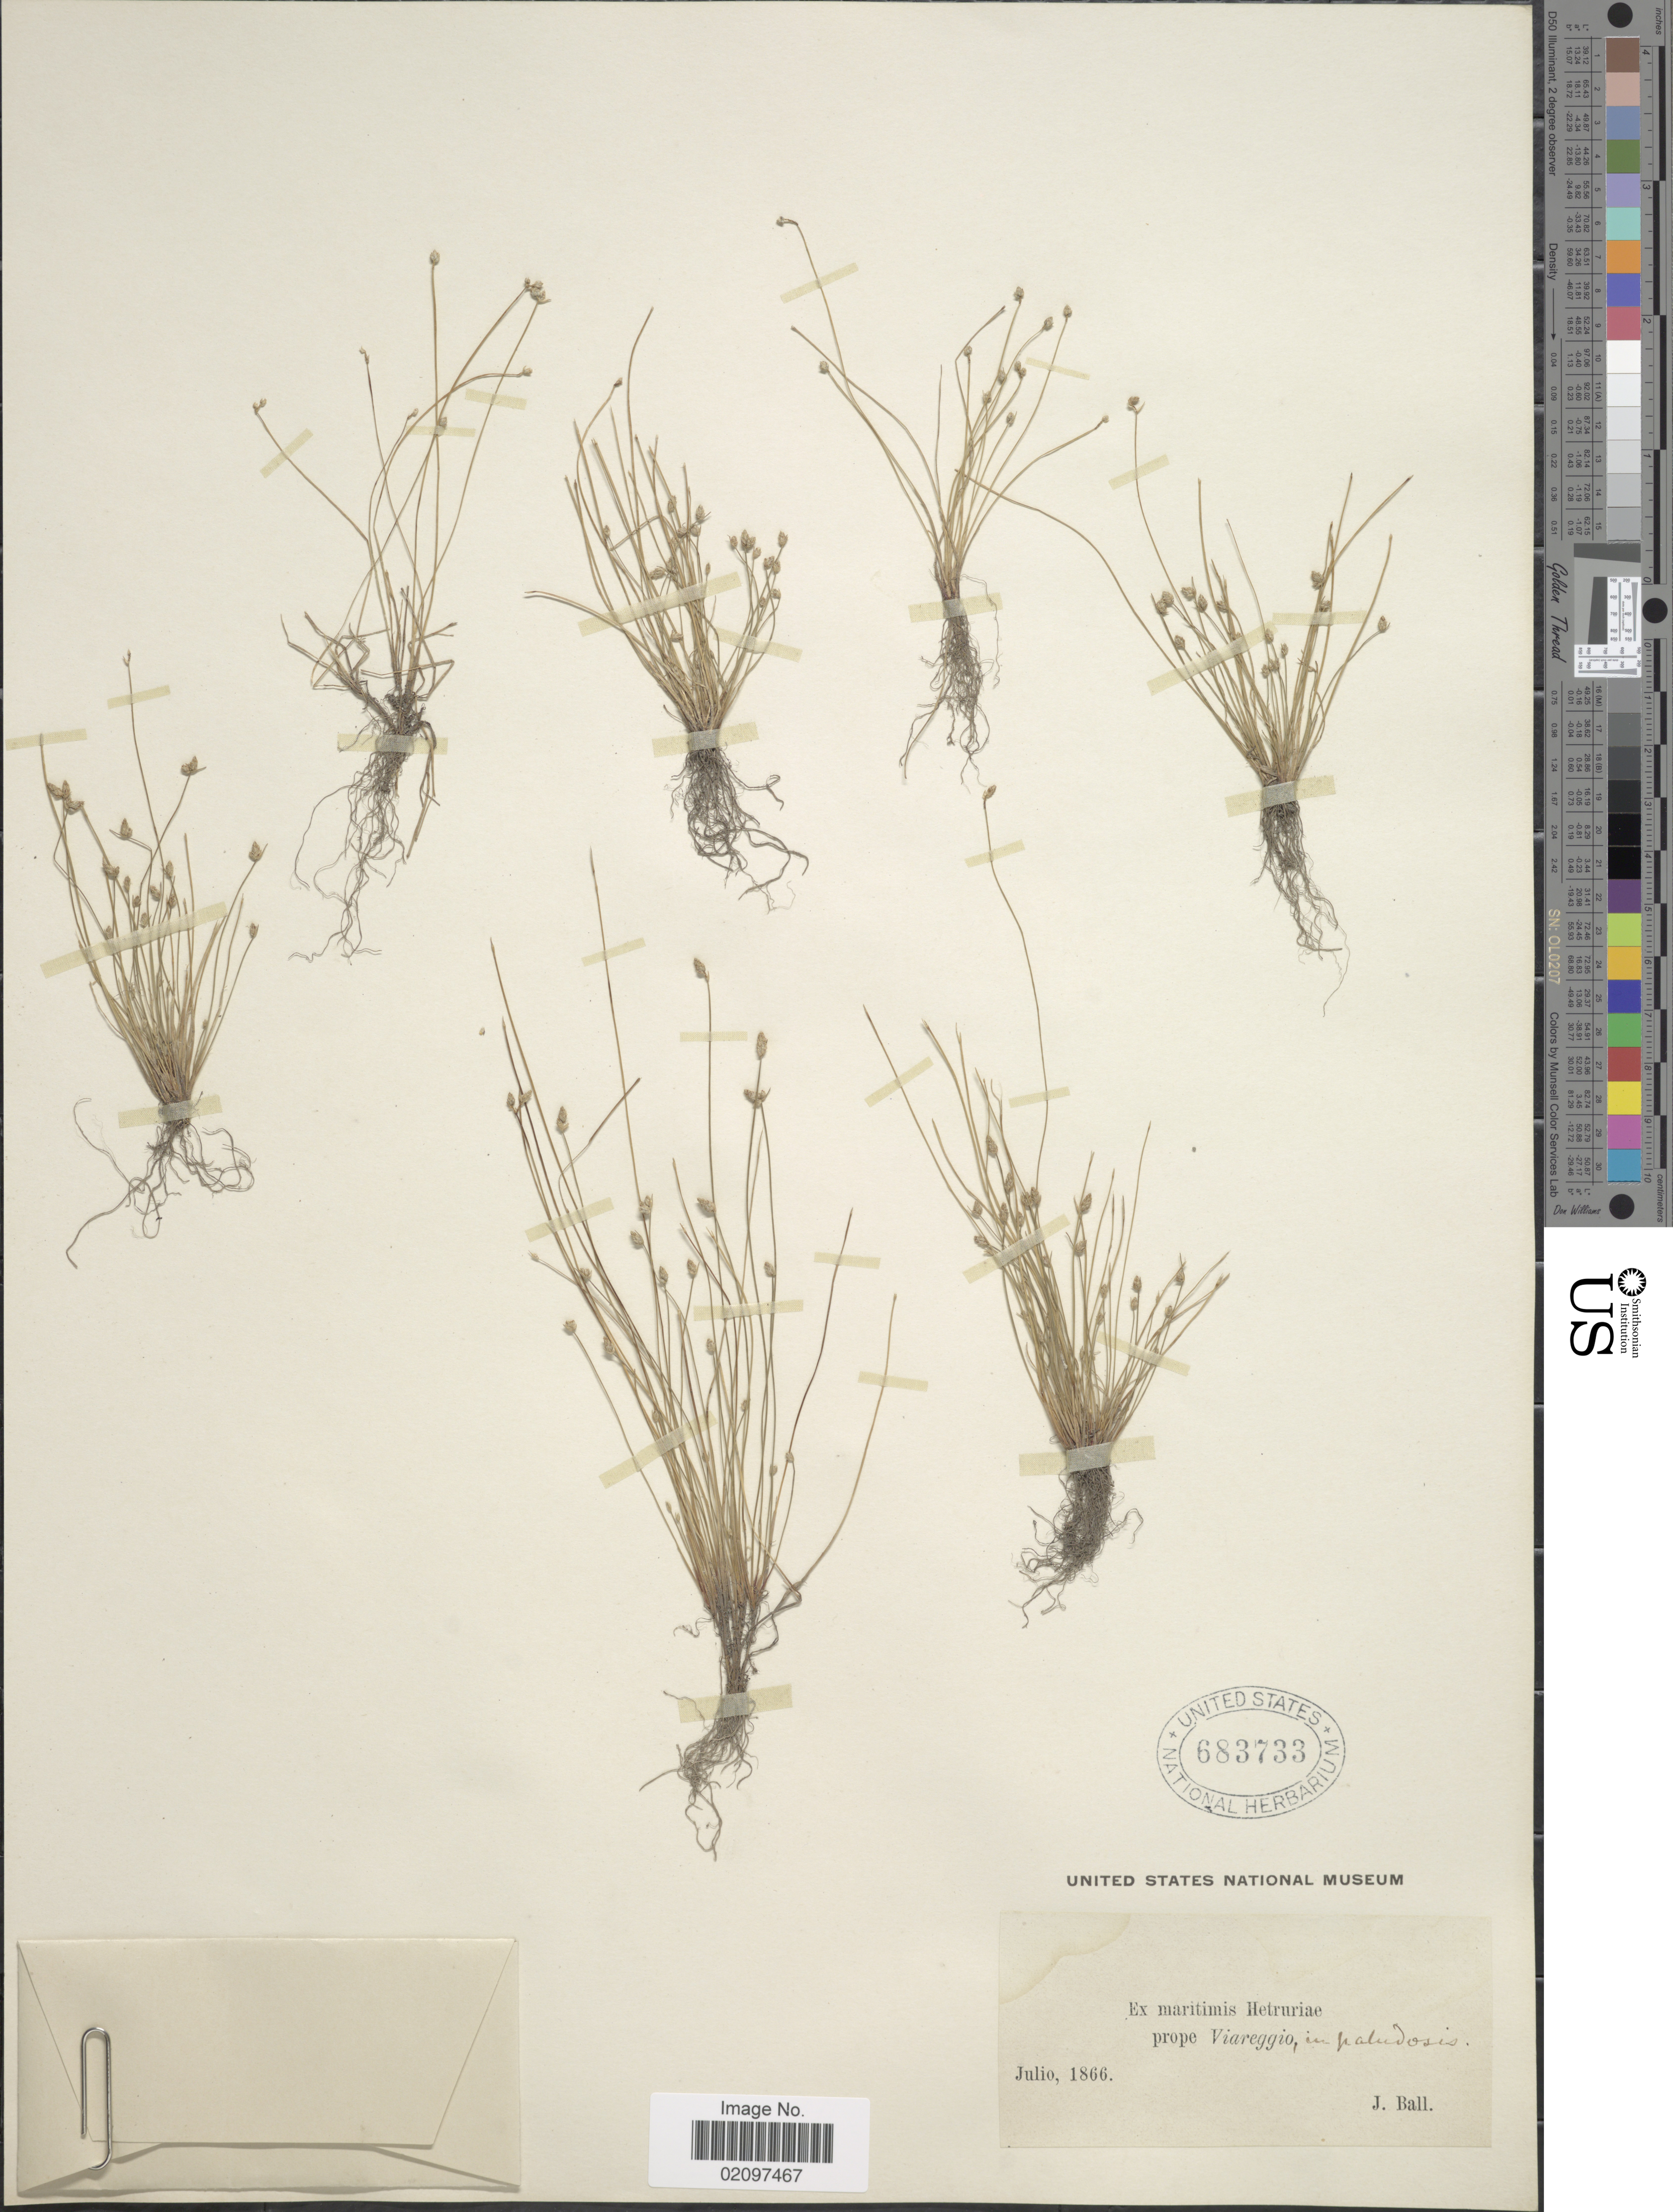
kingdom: Plantae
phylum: Tracheophyta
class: Liliopsida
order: Poales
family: Cyperaceae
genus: Eleocharis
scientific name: Eleocharis sp.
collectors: J. Ball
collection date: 1866-07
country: Italy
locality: Prope Viareggio, paludosis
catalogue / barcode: US 683733